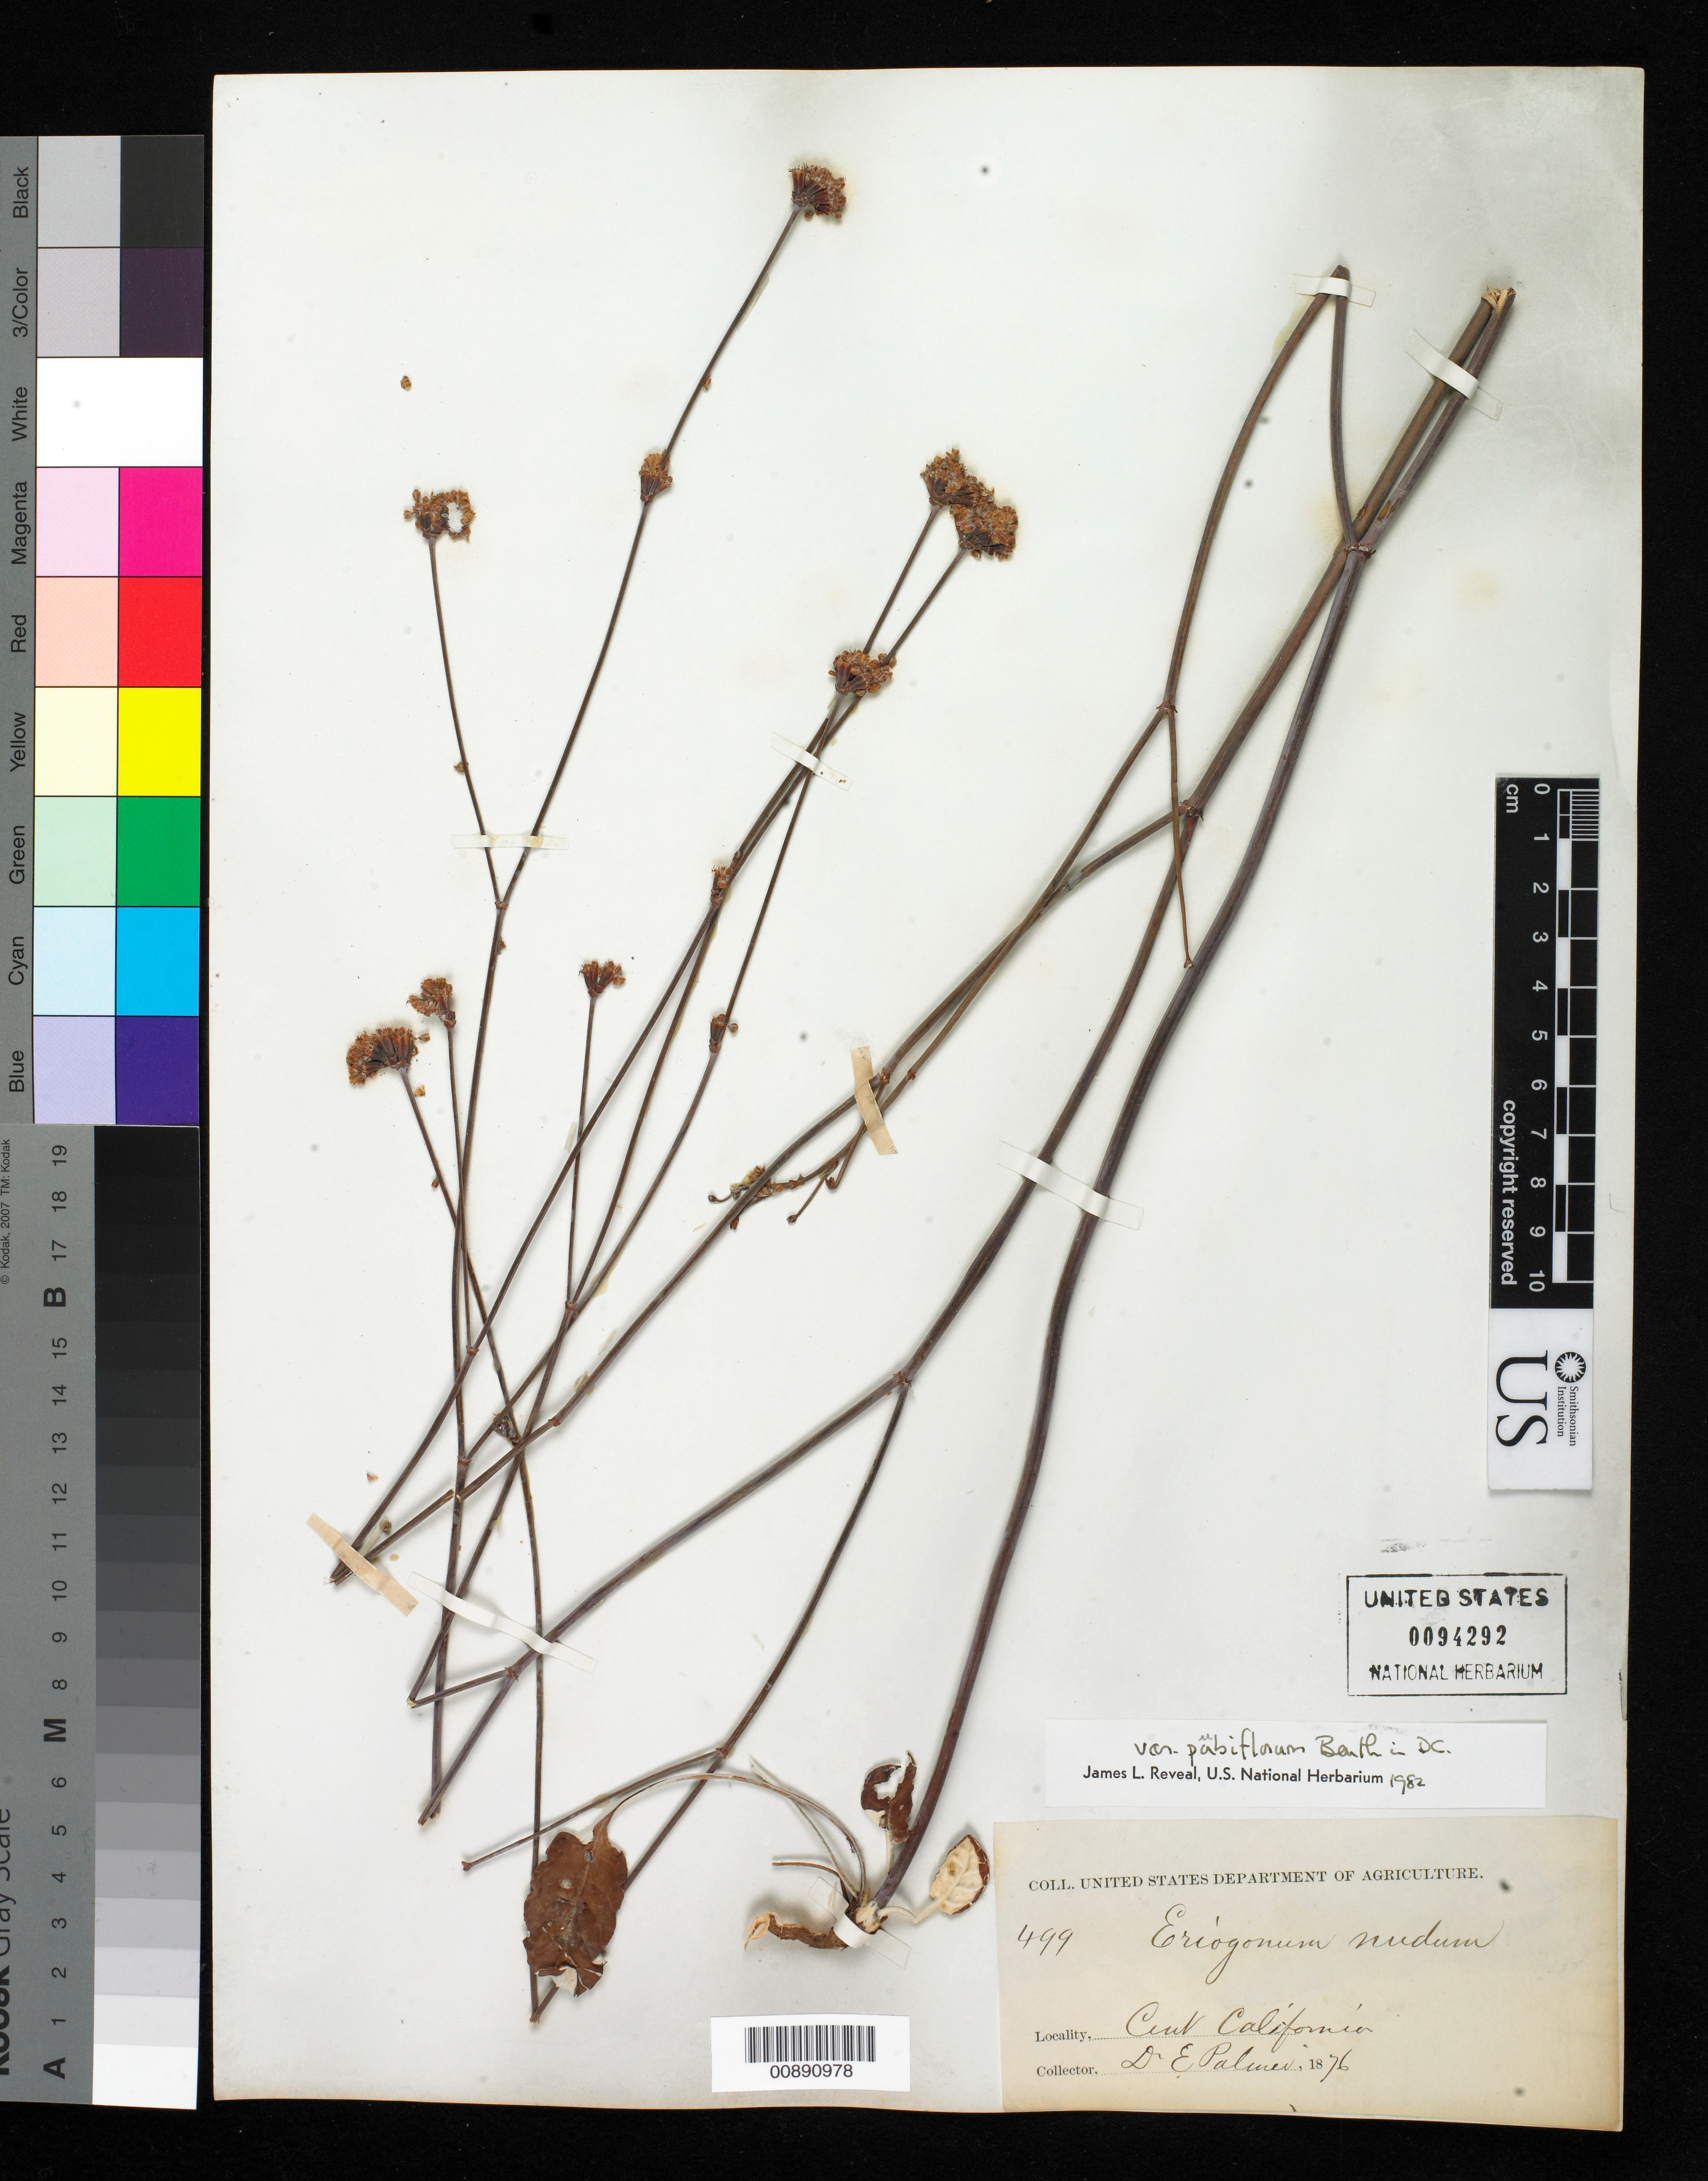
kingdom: Plantae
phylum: Tracheophyta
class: Magnoliopsida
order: Caryophyllales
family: Polygonaceae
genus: Eriogonum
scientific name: Eriogonum nudum var. pubiflorum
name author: Benth. in DC.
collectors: E. Palmer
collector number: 499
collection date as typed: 1876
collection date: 1876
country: United States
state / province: California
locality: Central California.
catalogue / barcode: US 94292